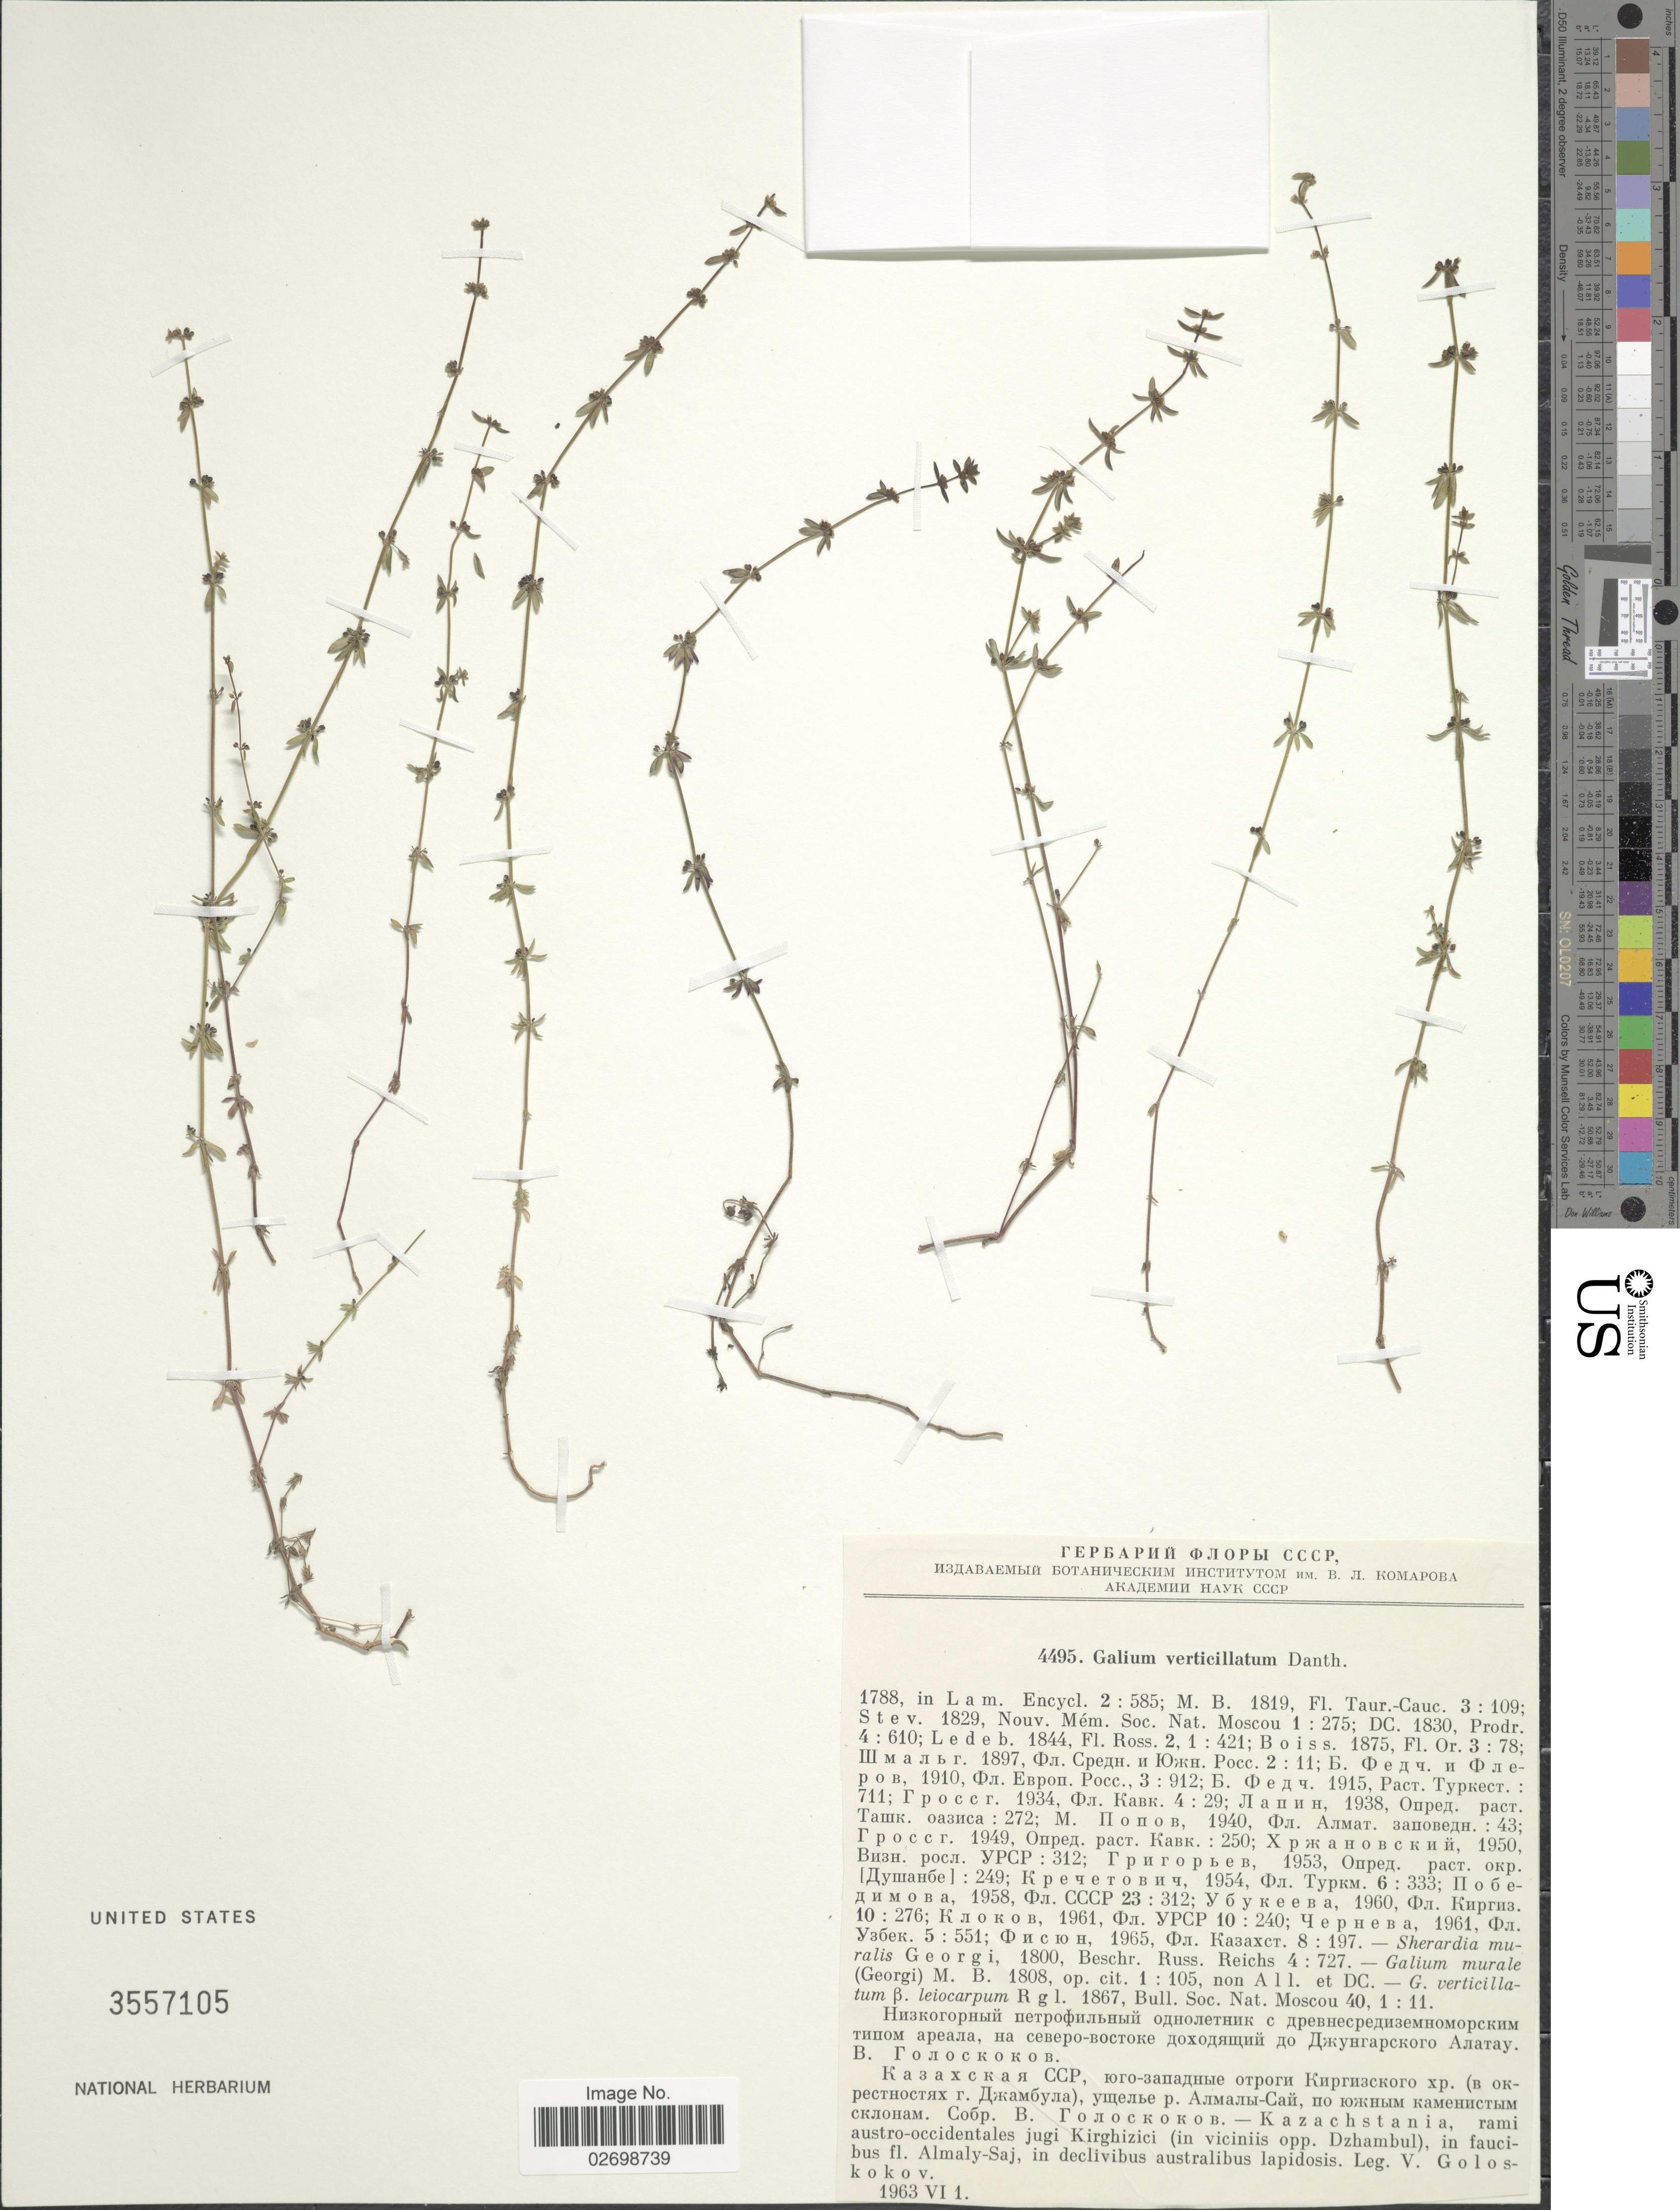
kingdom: Plantae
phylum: Tracheophyta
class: Magnoliopsida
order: Gentianales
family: Rubiaceae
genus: Galium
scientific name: Galium undulatum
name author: Puff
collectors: V. P. Goloskokov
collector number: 4495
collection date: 1963-06-01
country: Kazakhstan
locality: Kazachstania, rami austro-occidentales jugi KIrghizici (in viciniis opp. Dzhambul) in faucibus fl. Almaly-Saj, in declivibus australibus lapidosis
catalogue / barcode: US 3557105